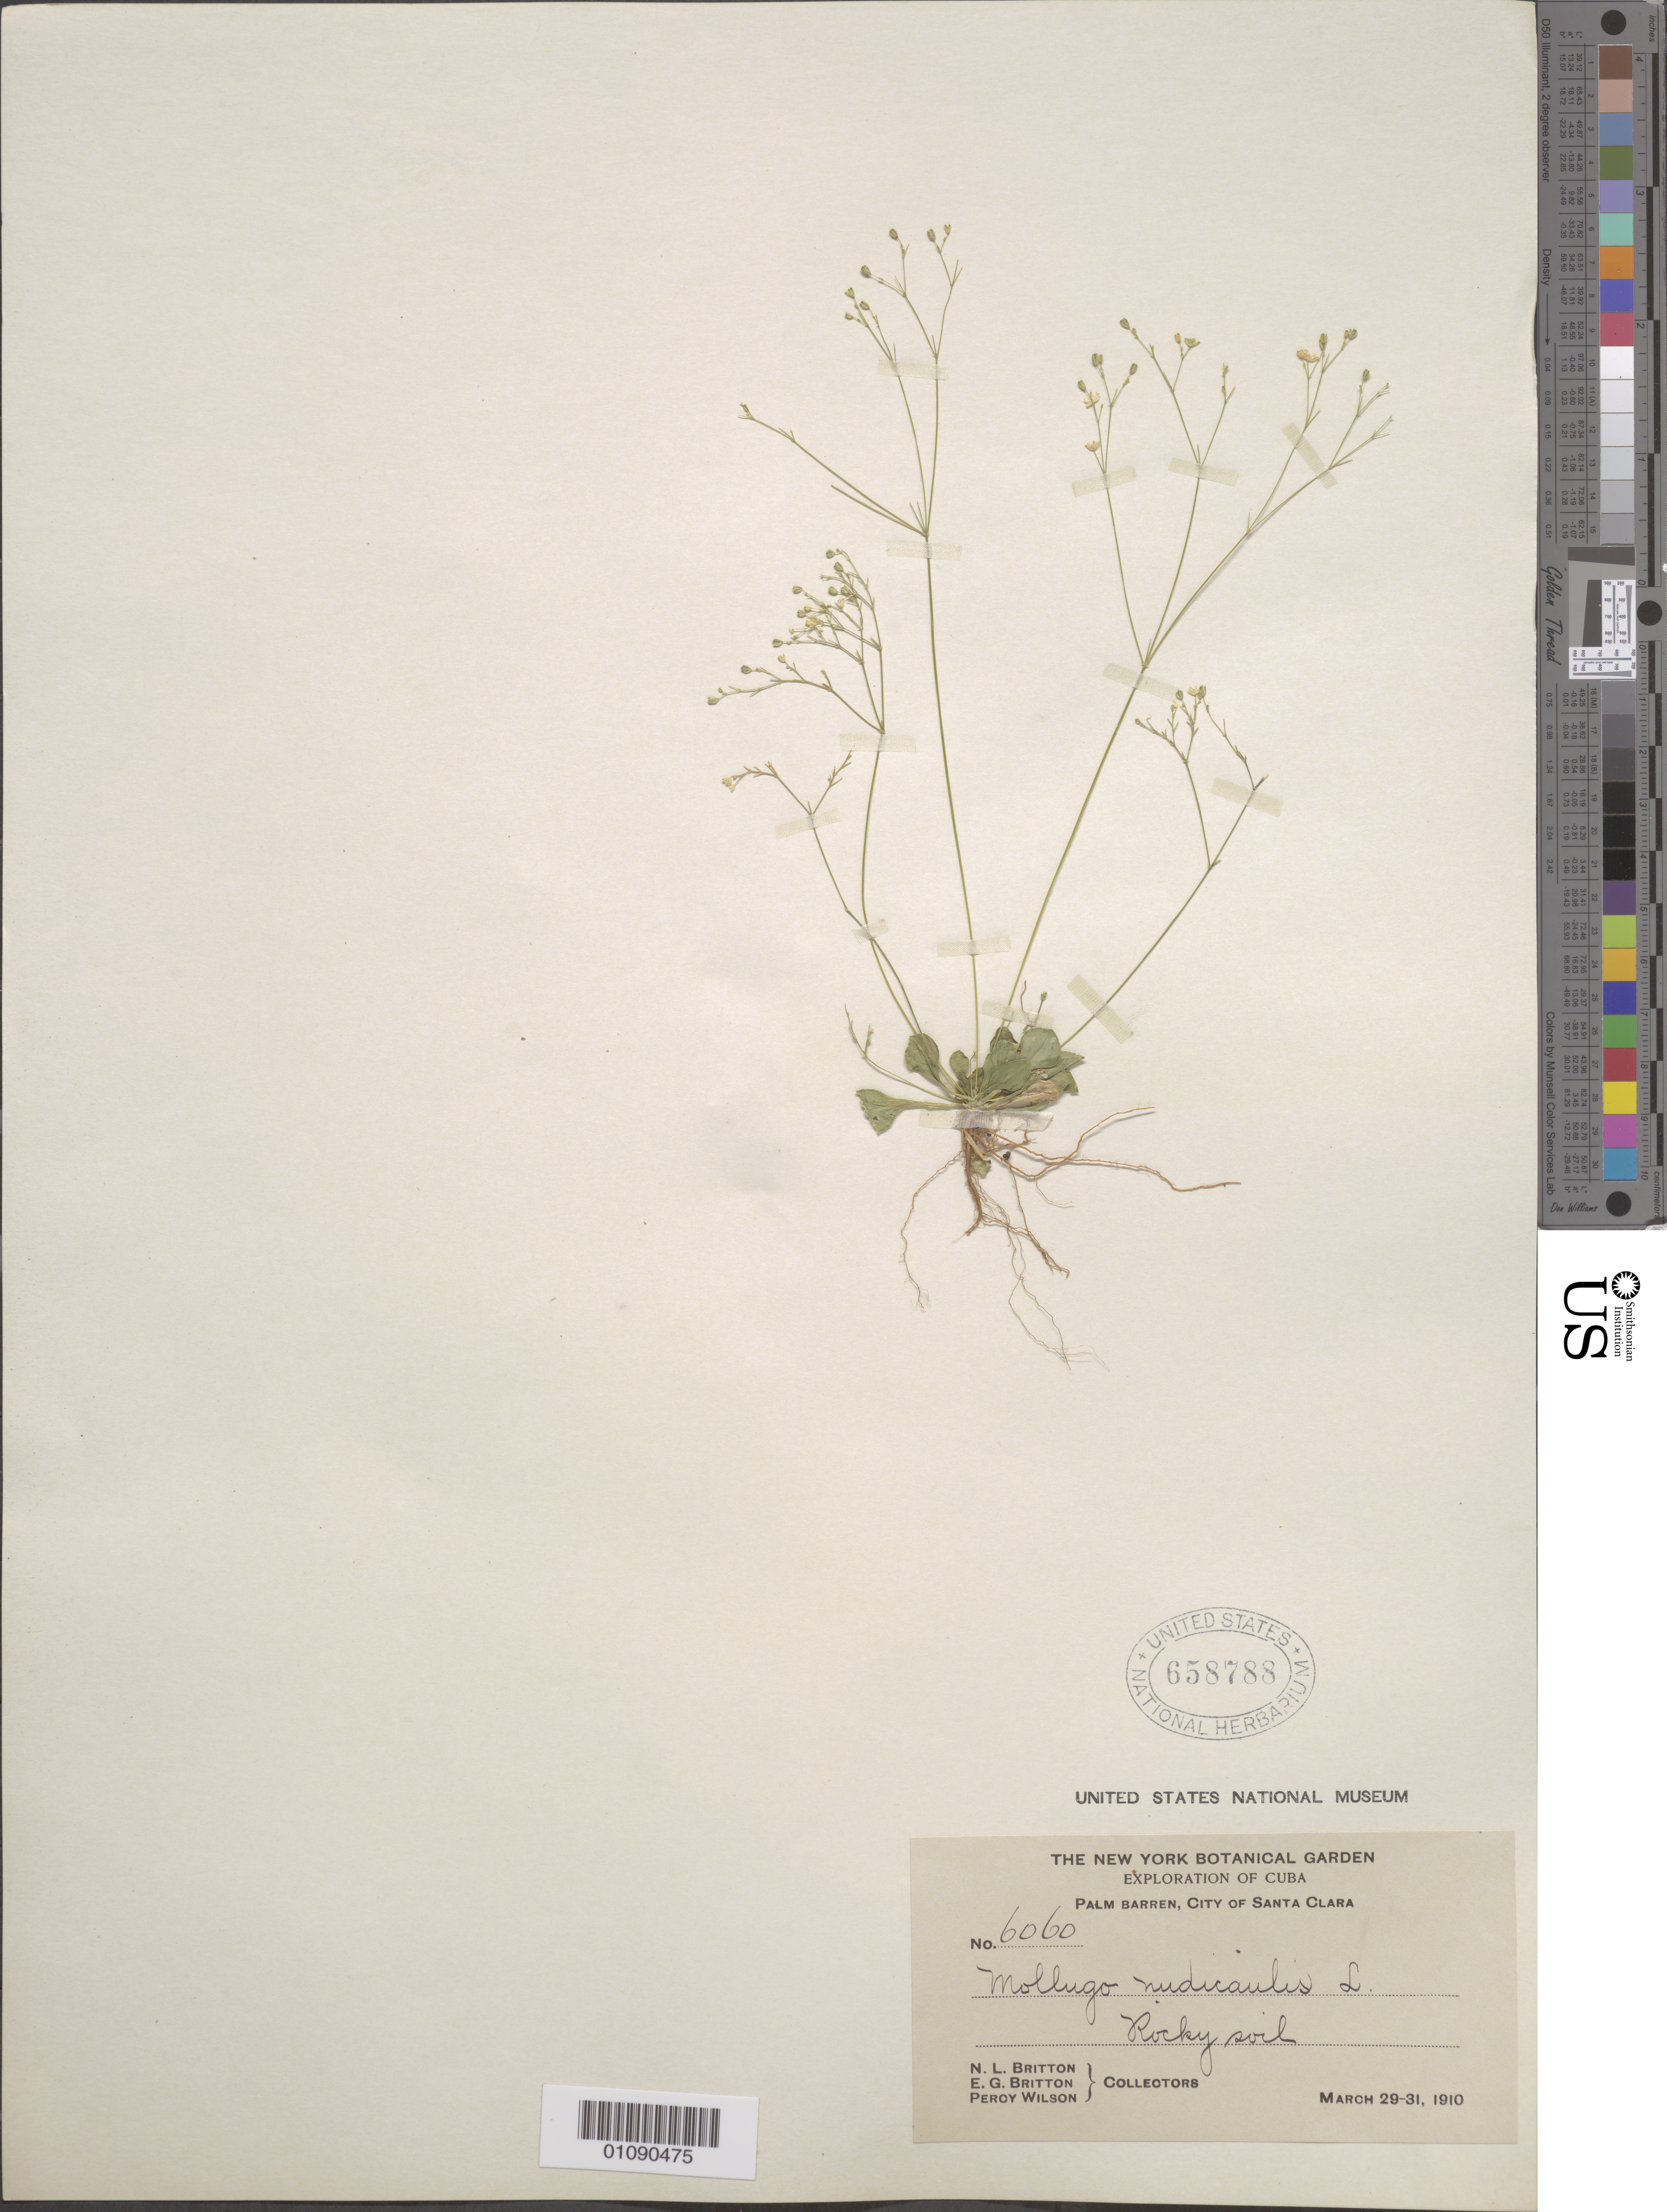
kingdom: Plantae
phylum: Tracheophyta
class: Magnoliopsida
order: Caryophyllales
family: Molluginaceae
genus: Paramollugo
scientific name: Paramollugo spathulata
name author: (Sw.) Sukhor.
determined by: Strong, Mark T., (BOT), Smithsonian Institution - National Museum of Natural History (UNITED STATES)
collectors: N. Britton, E. G. Britton & P. Wilson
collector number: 6060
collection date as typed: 29 Mar 1910 to 31 Mar 1910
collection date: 1910-03-29/1910-03-31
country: Cuba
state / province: Villa Clara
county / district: Santa Clara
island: Cuba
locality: City of Santa Clara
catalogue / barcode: US 658788